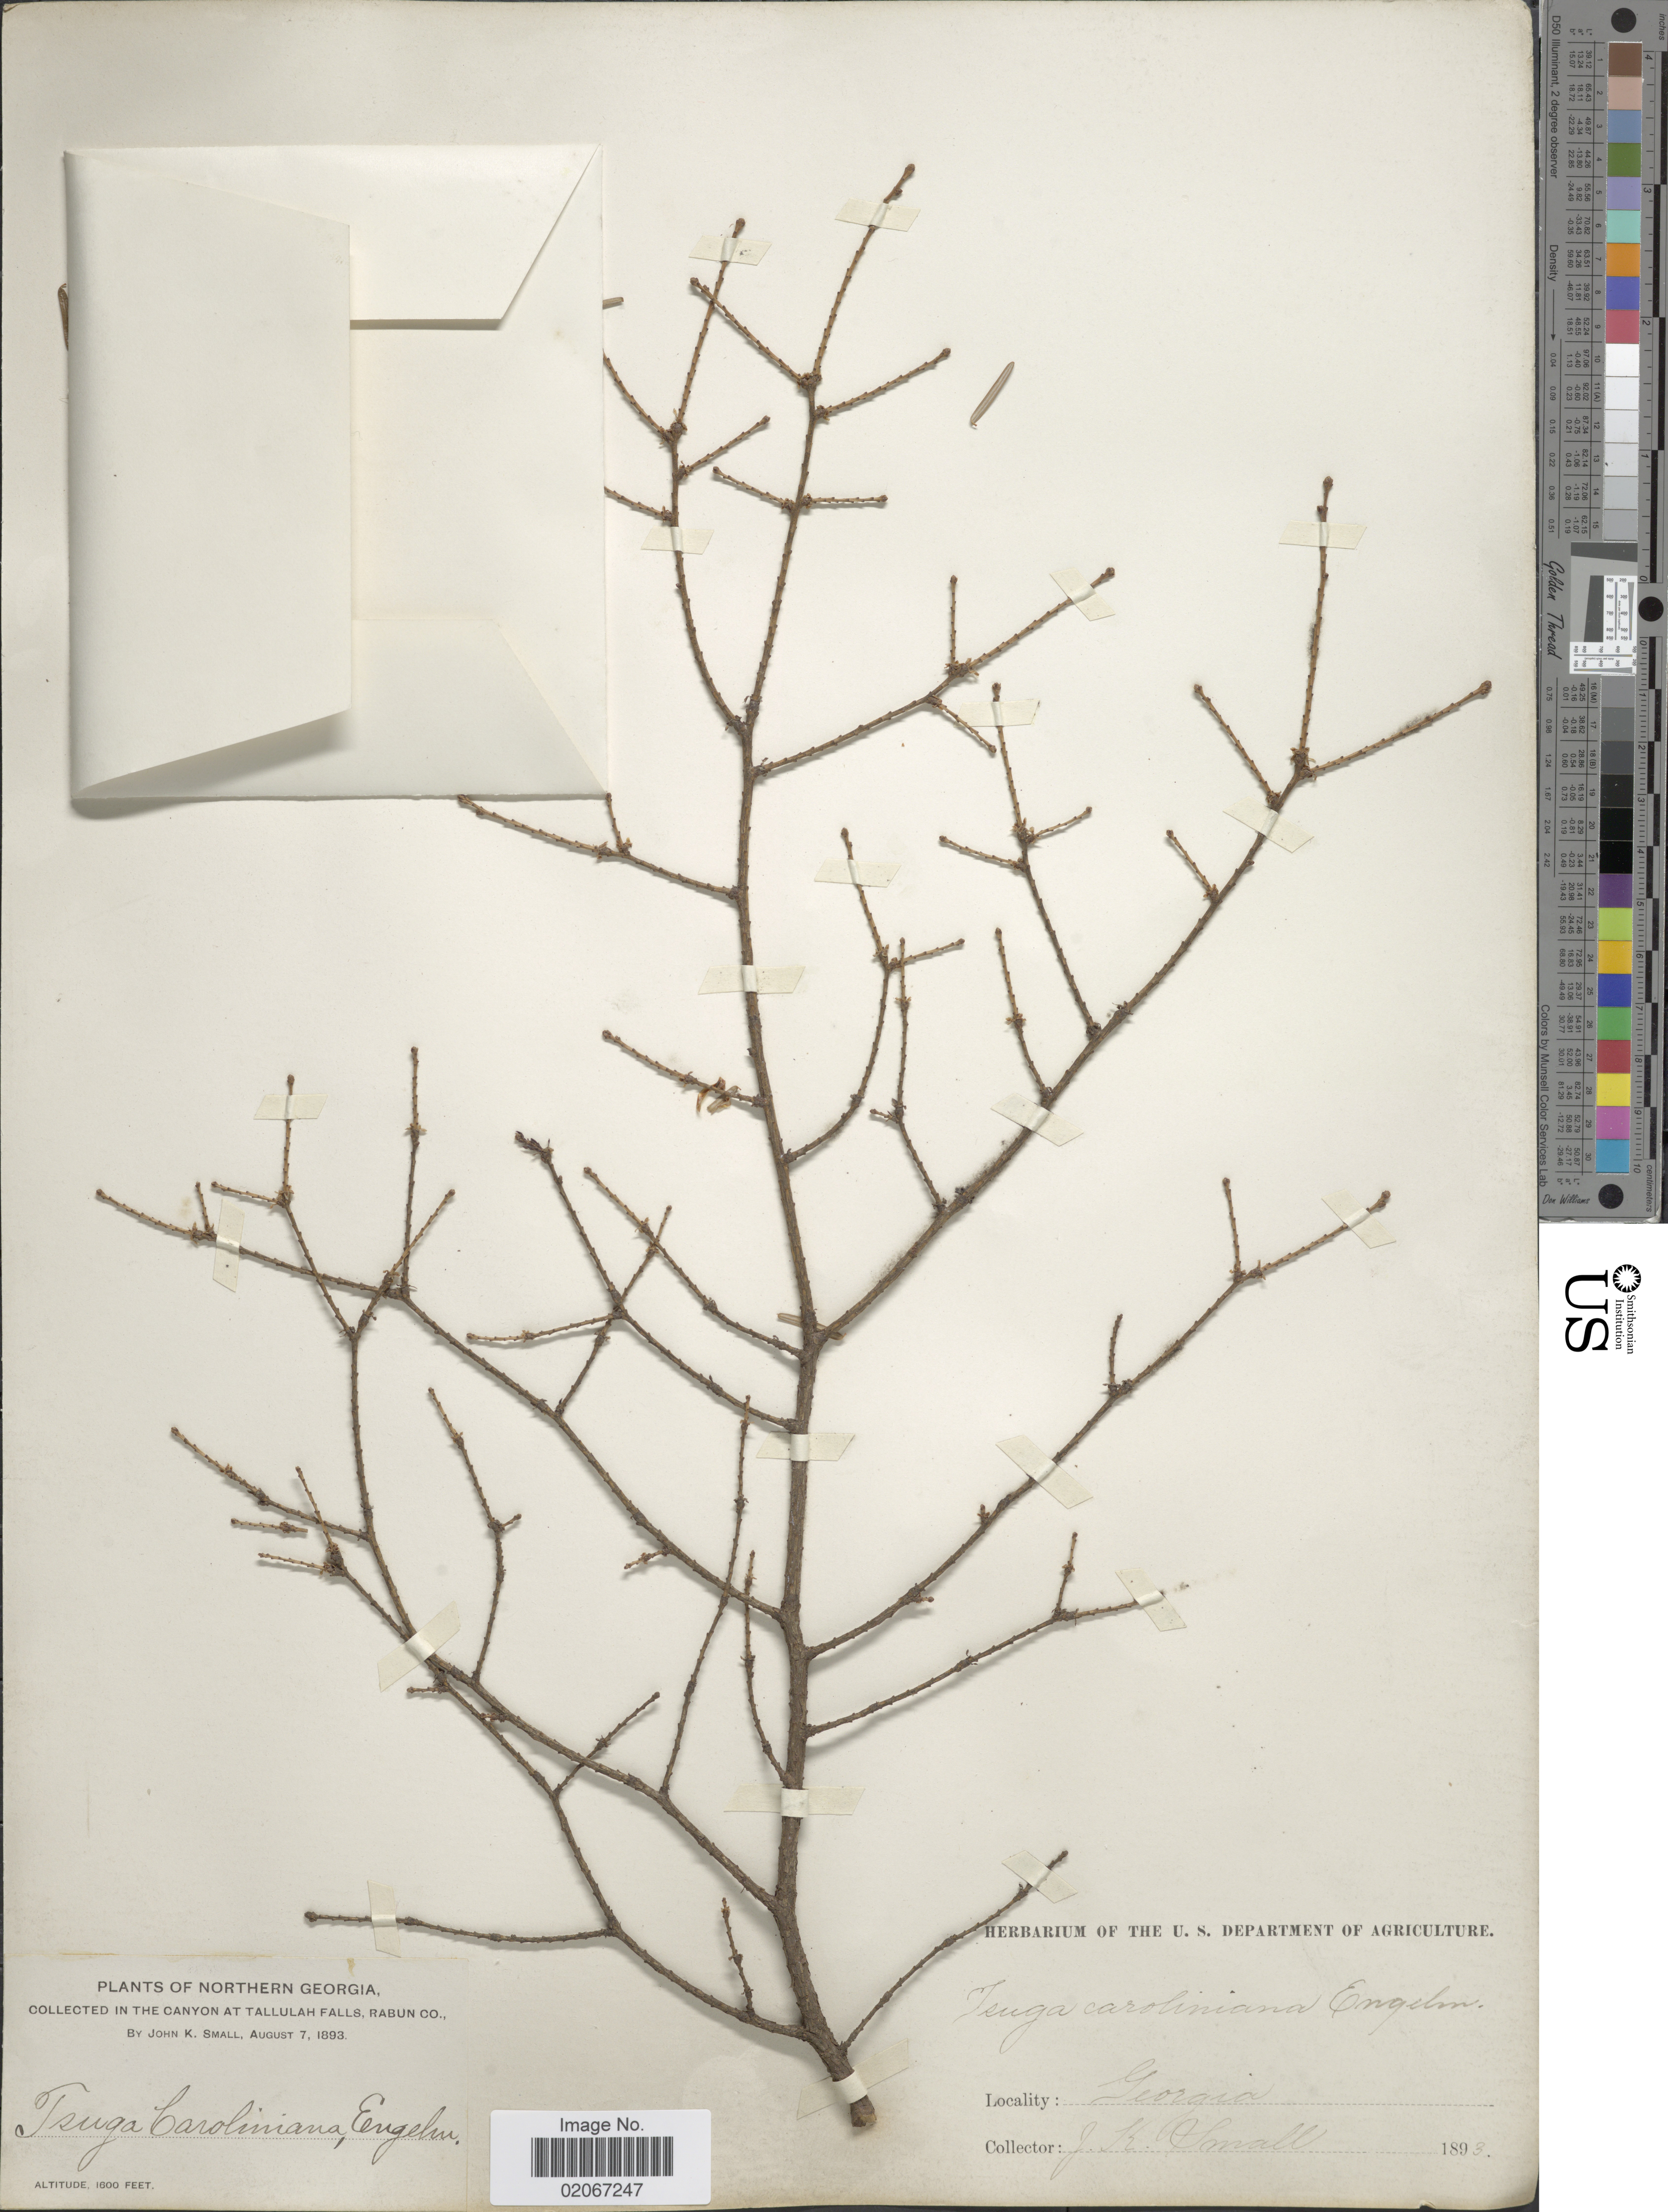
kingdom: Plantae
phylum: Tracheophyta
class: Pinopsida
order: Pinales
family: Pinaceae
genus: Tsuga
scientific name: Tsuga caroliniana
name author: Engelm.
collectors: J. K. Small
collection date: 1893-08-07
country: United States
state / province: Georgia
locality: Northern Georgia, in the canyon at Tallulah Falls, Rabun Co.